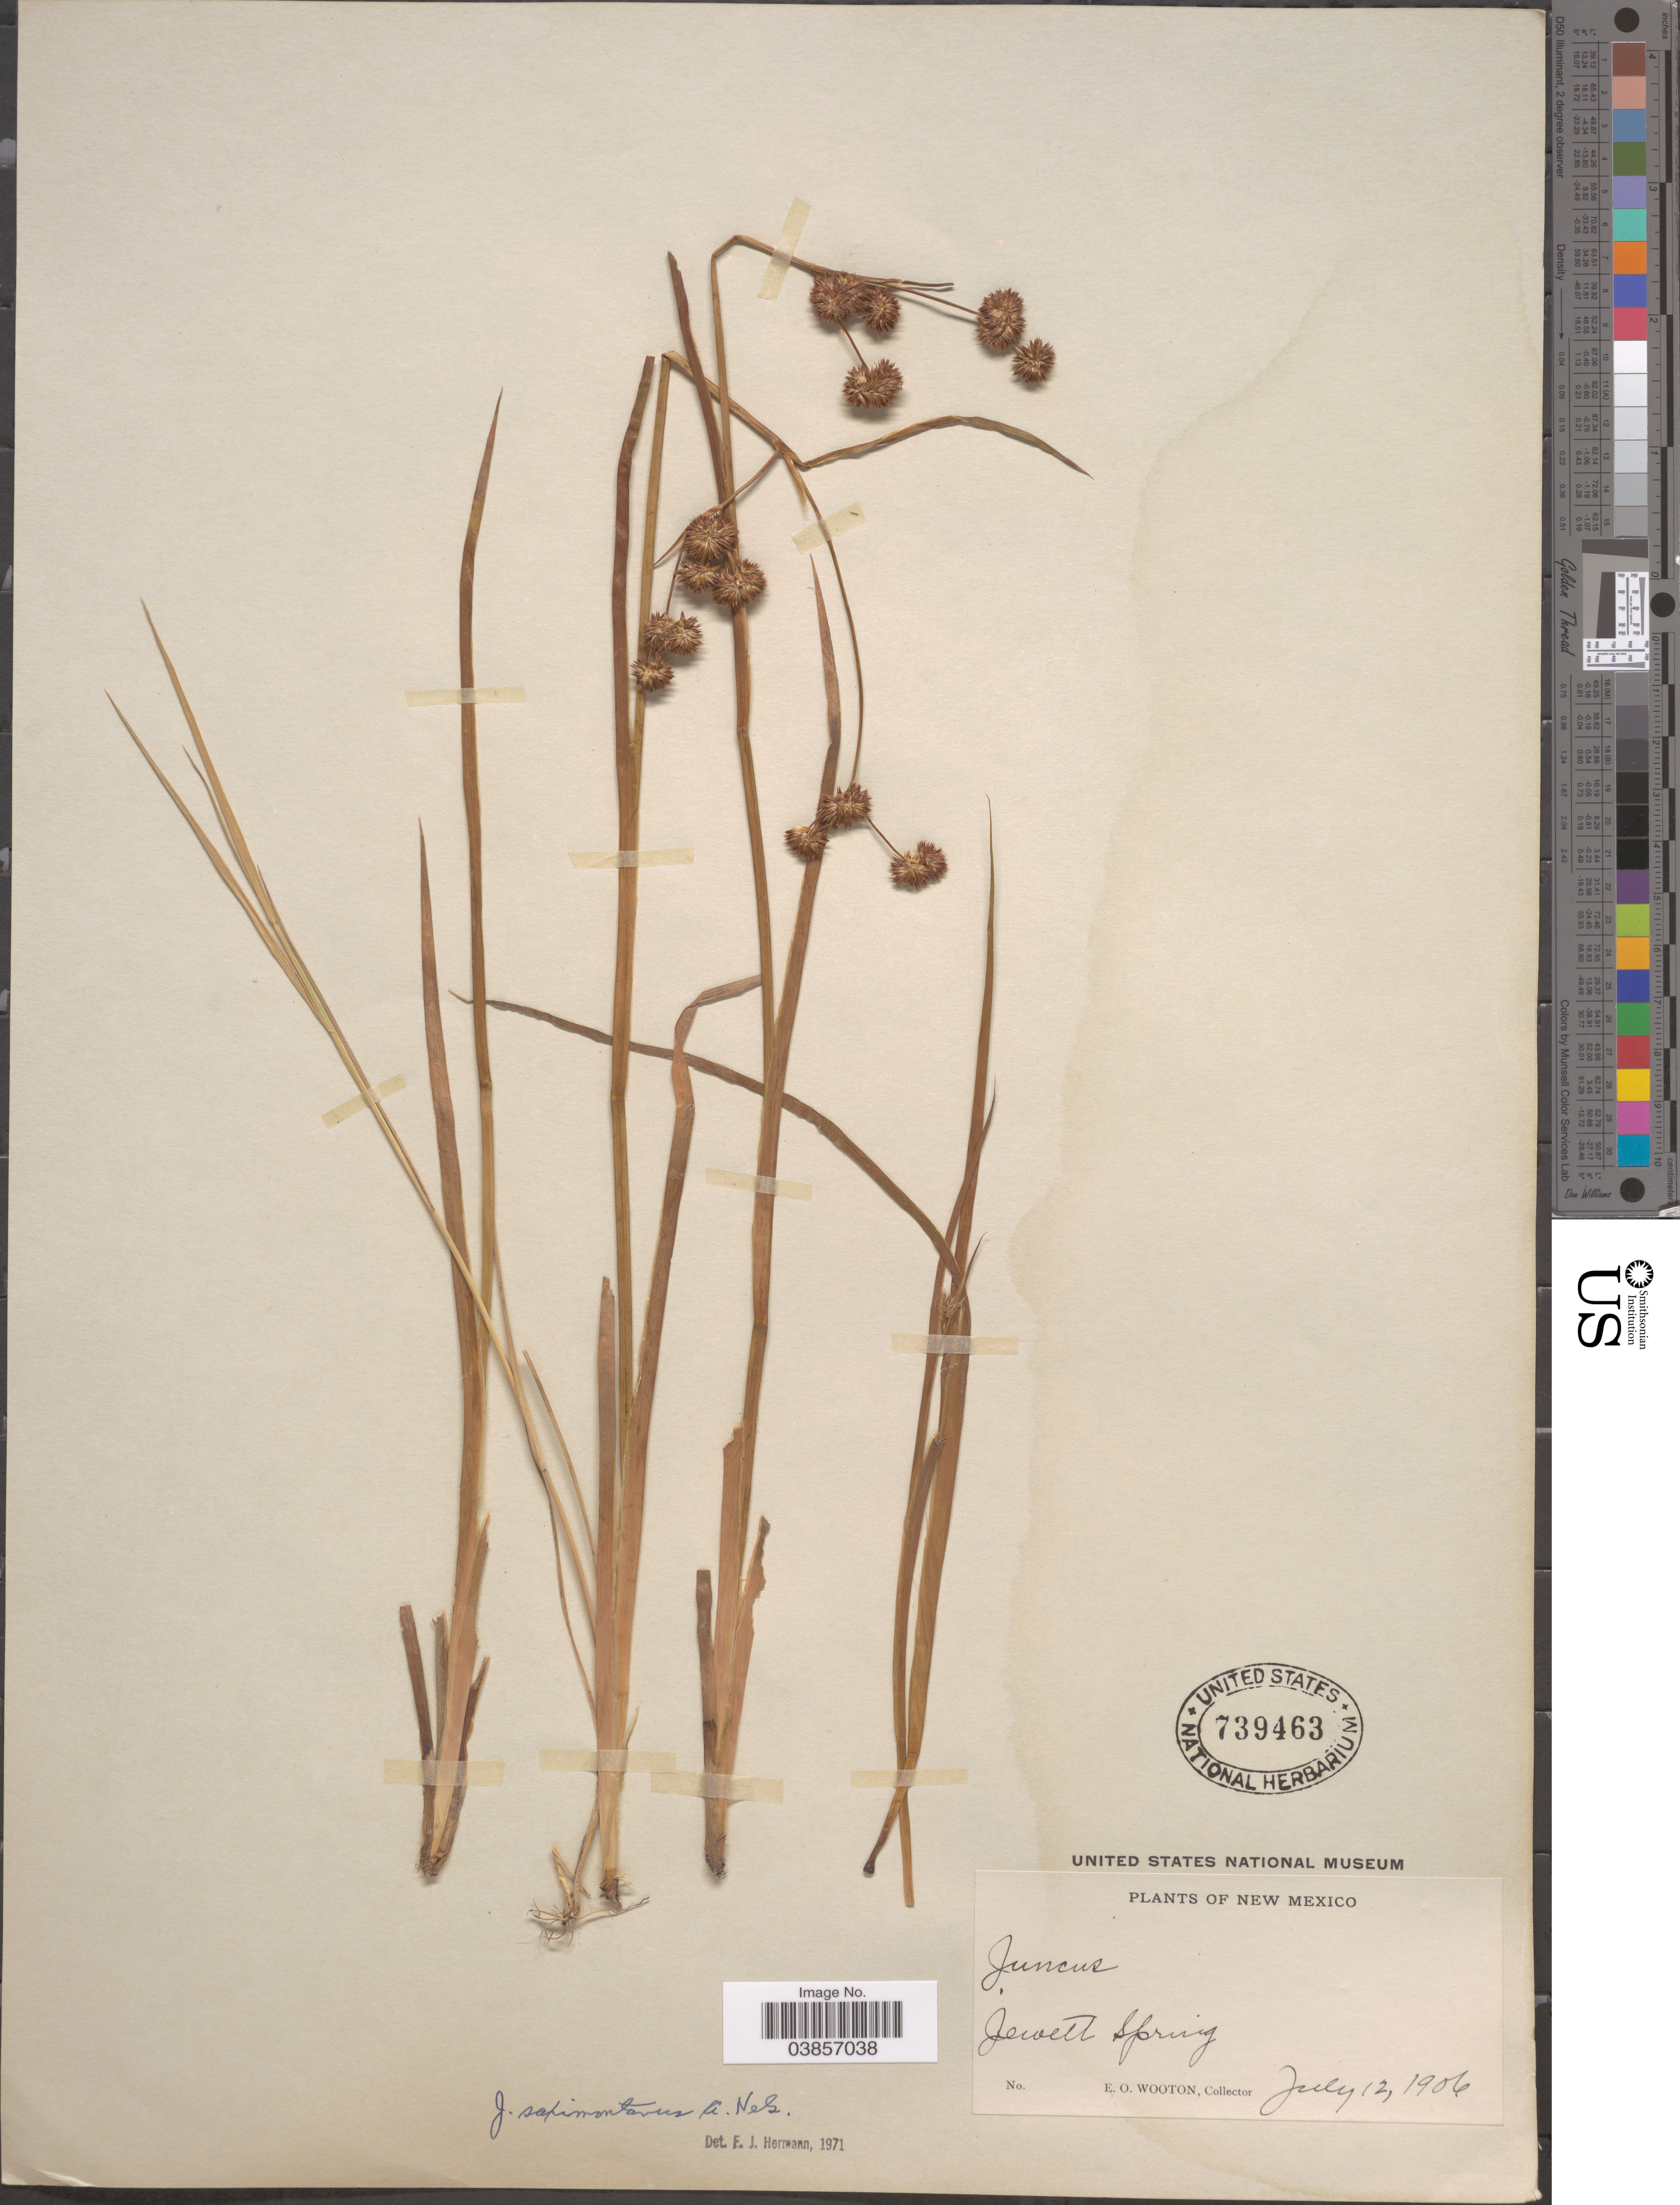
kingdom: Plantae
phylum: Tracheophyta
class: Liliopsida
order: Poales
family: Juncaceae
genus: Juncus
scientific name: Juncus saximontanus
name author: A. Nelson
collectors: E. O. Wooton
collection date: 1906-07-12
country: United States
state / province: New Mexico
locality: Jewett Spring.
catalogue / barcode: US 739463